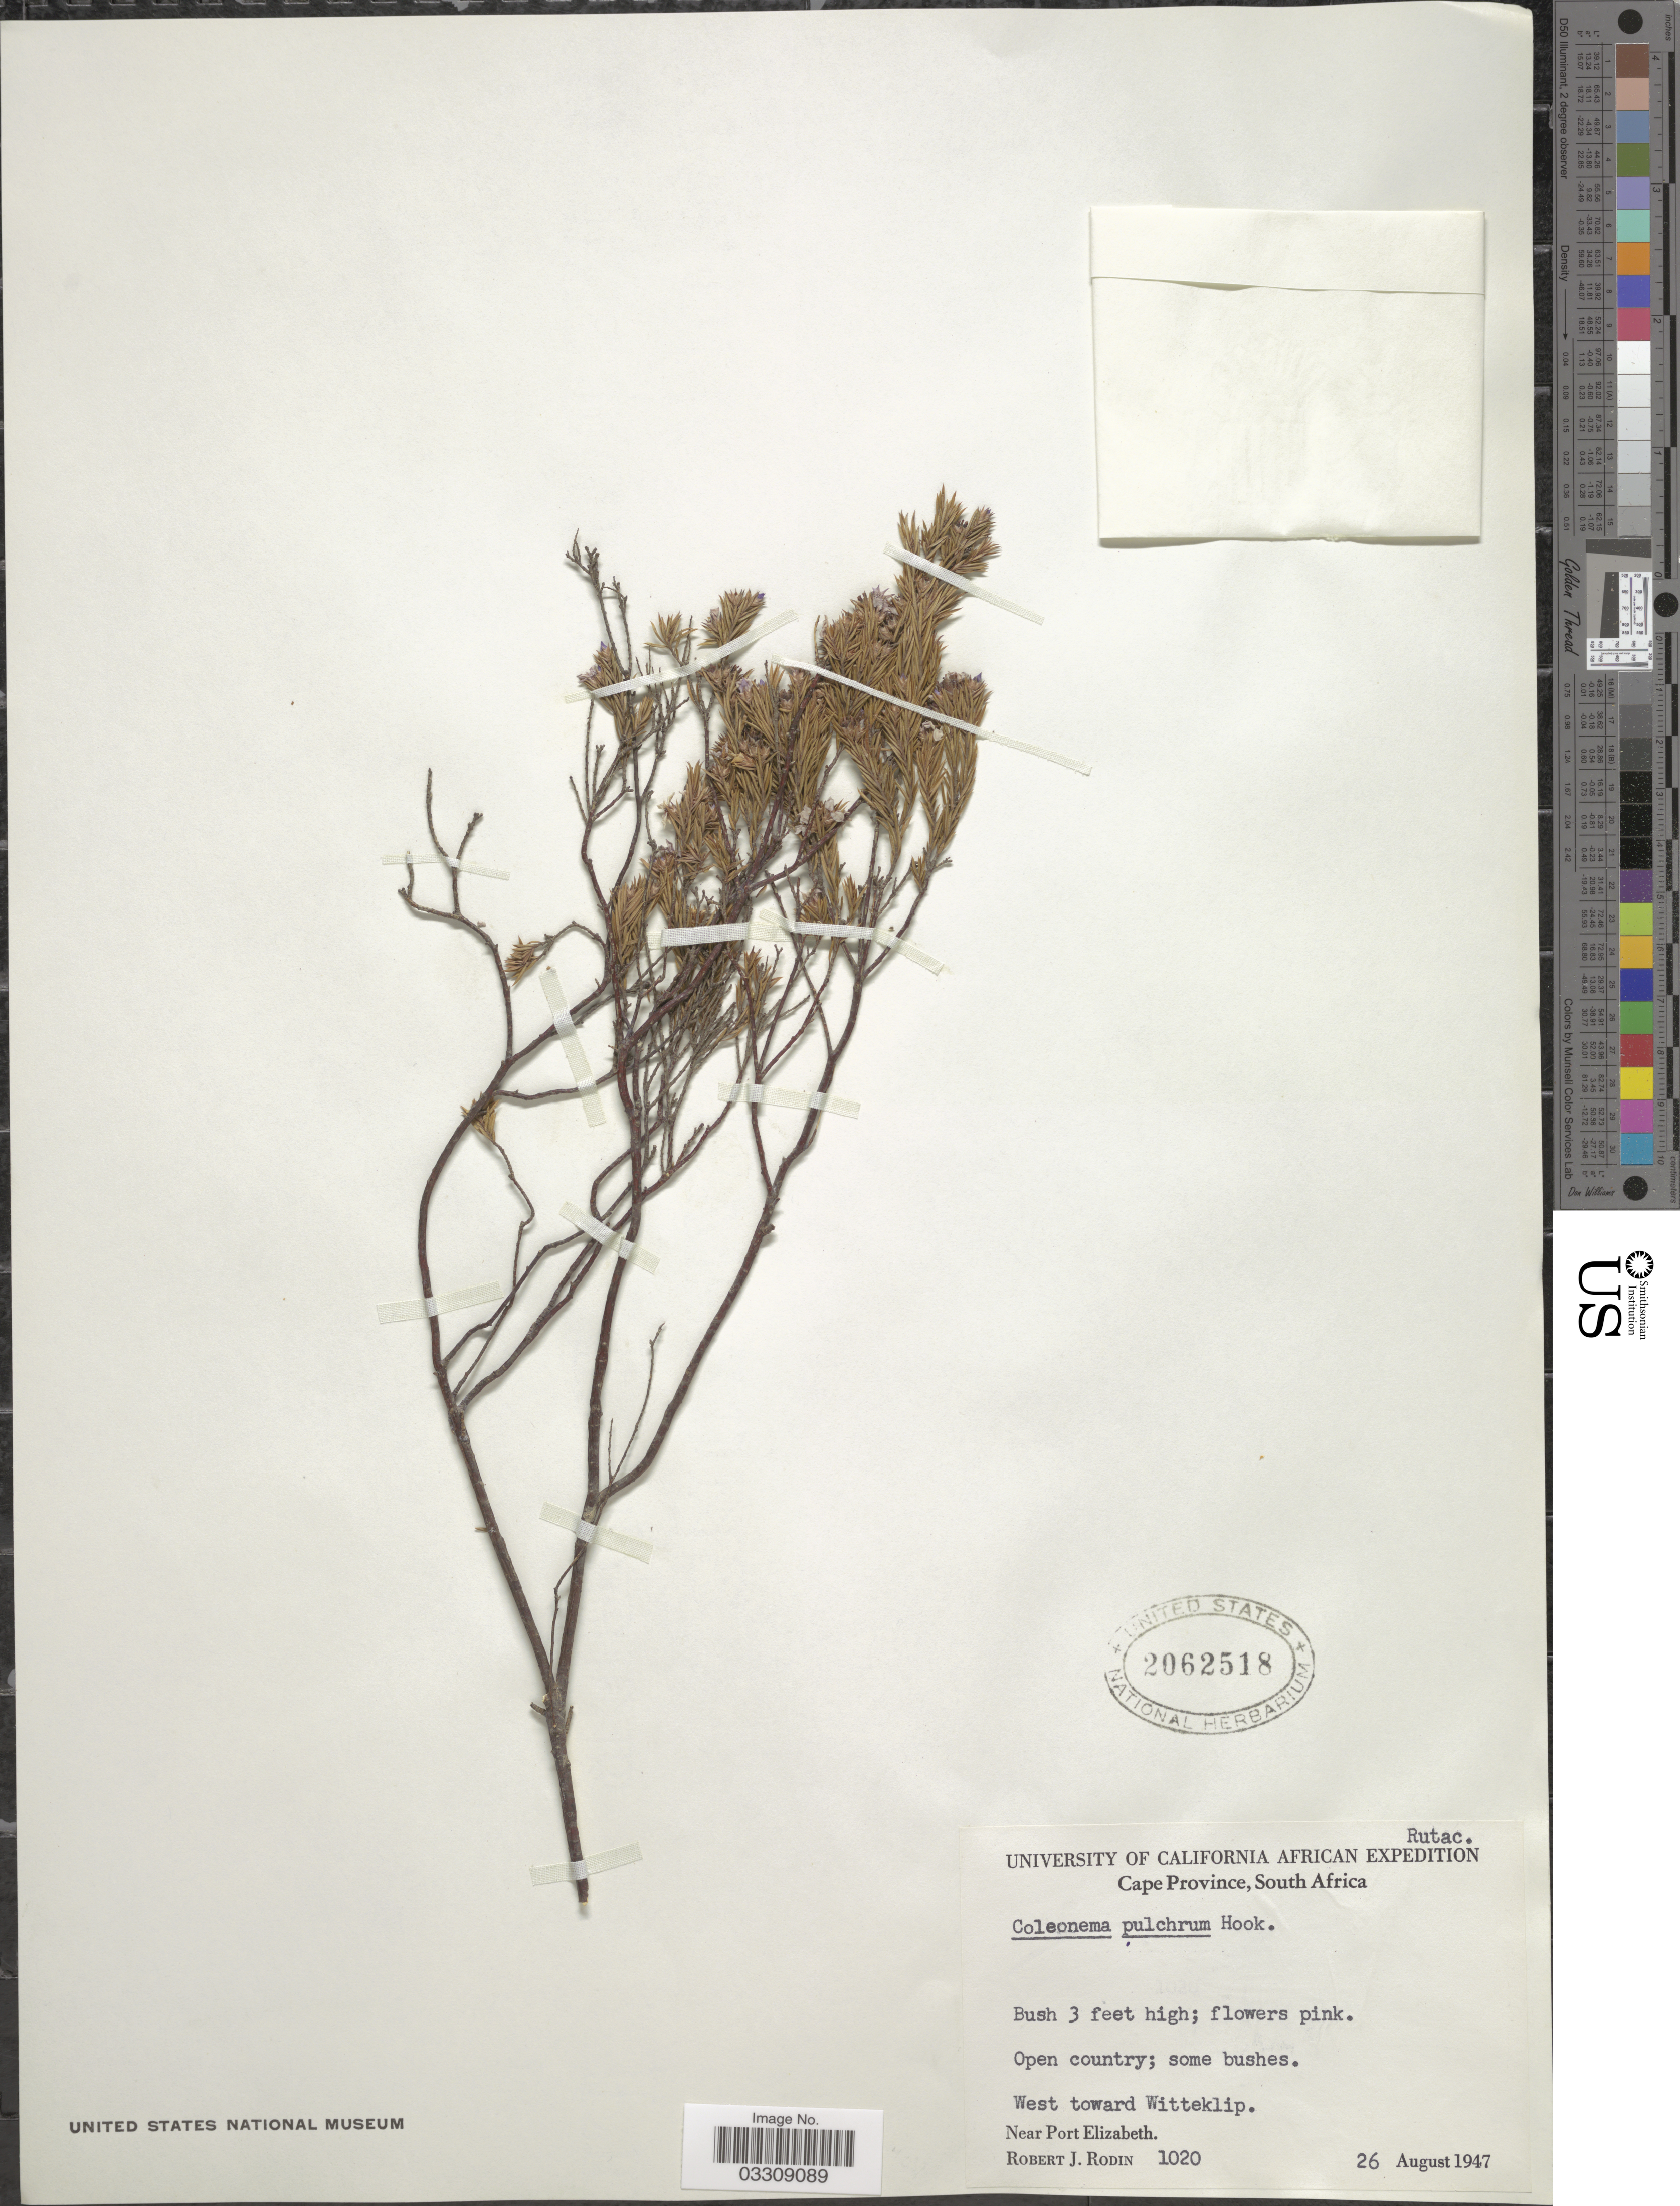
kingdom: Plantae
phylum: Tracheophyta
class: Magnoliopsida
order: Sapindales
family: Rutaceae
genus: Coleonema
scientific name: Coleonema pulchrum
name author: Hook.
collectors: R. J. Rodin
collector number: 1020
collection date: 1947-08-26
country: South Africa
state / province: Eastern Cape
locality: West toward Witteklip. Near Port Elizabeth.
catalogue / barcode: US 2062518